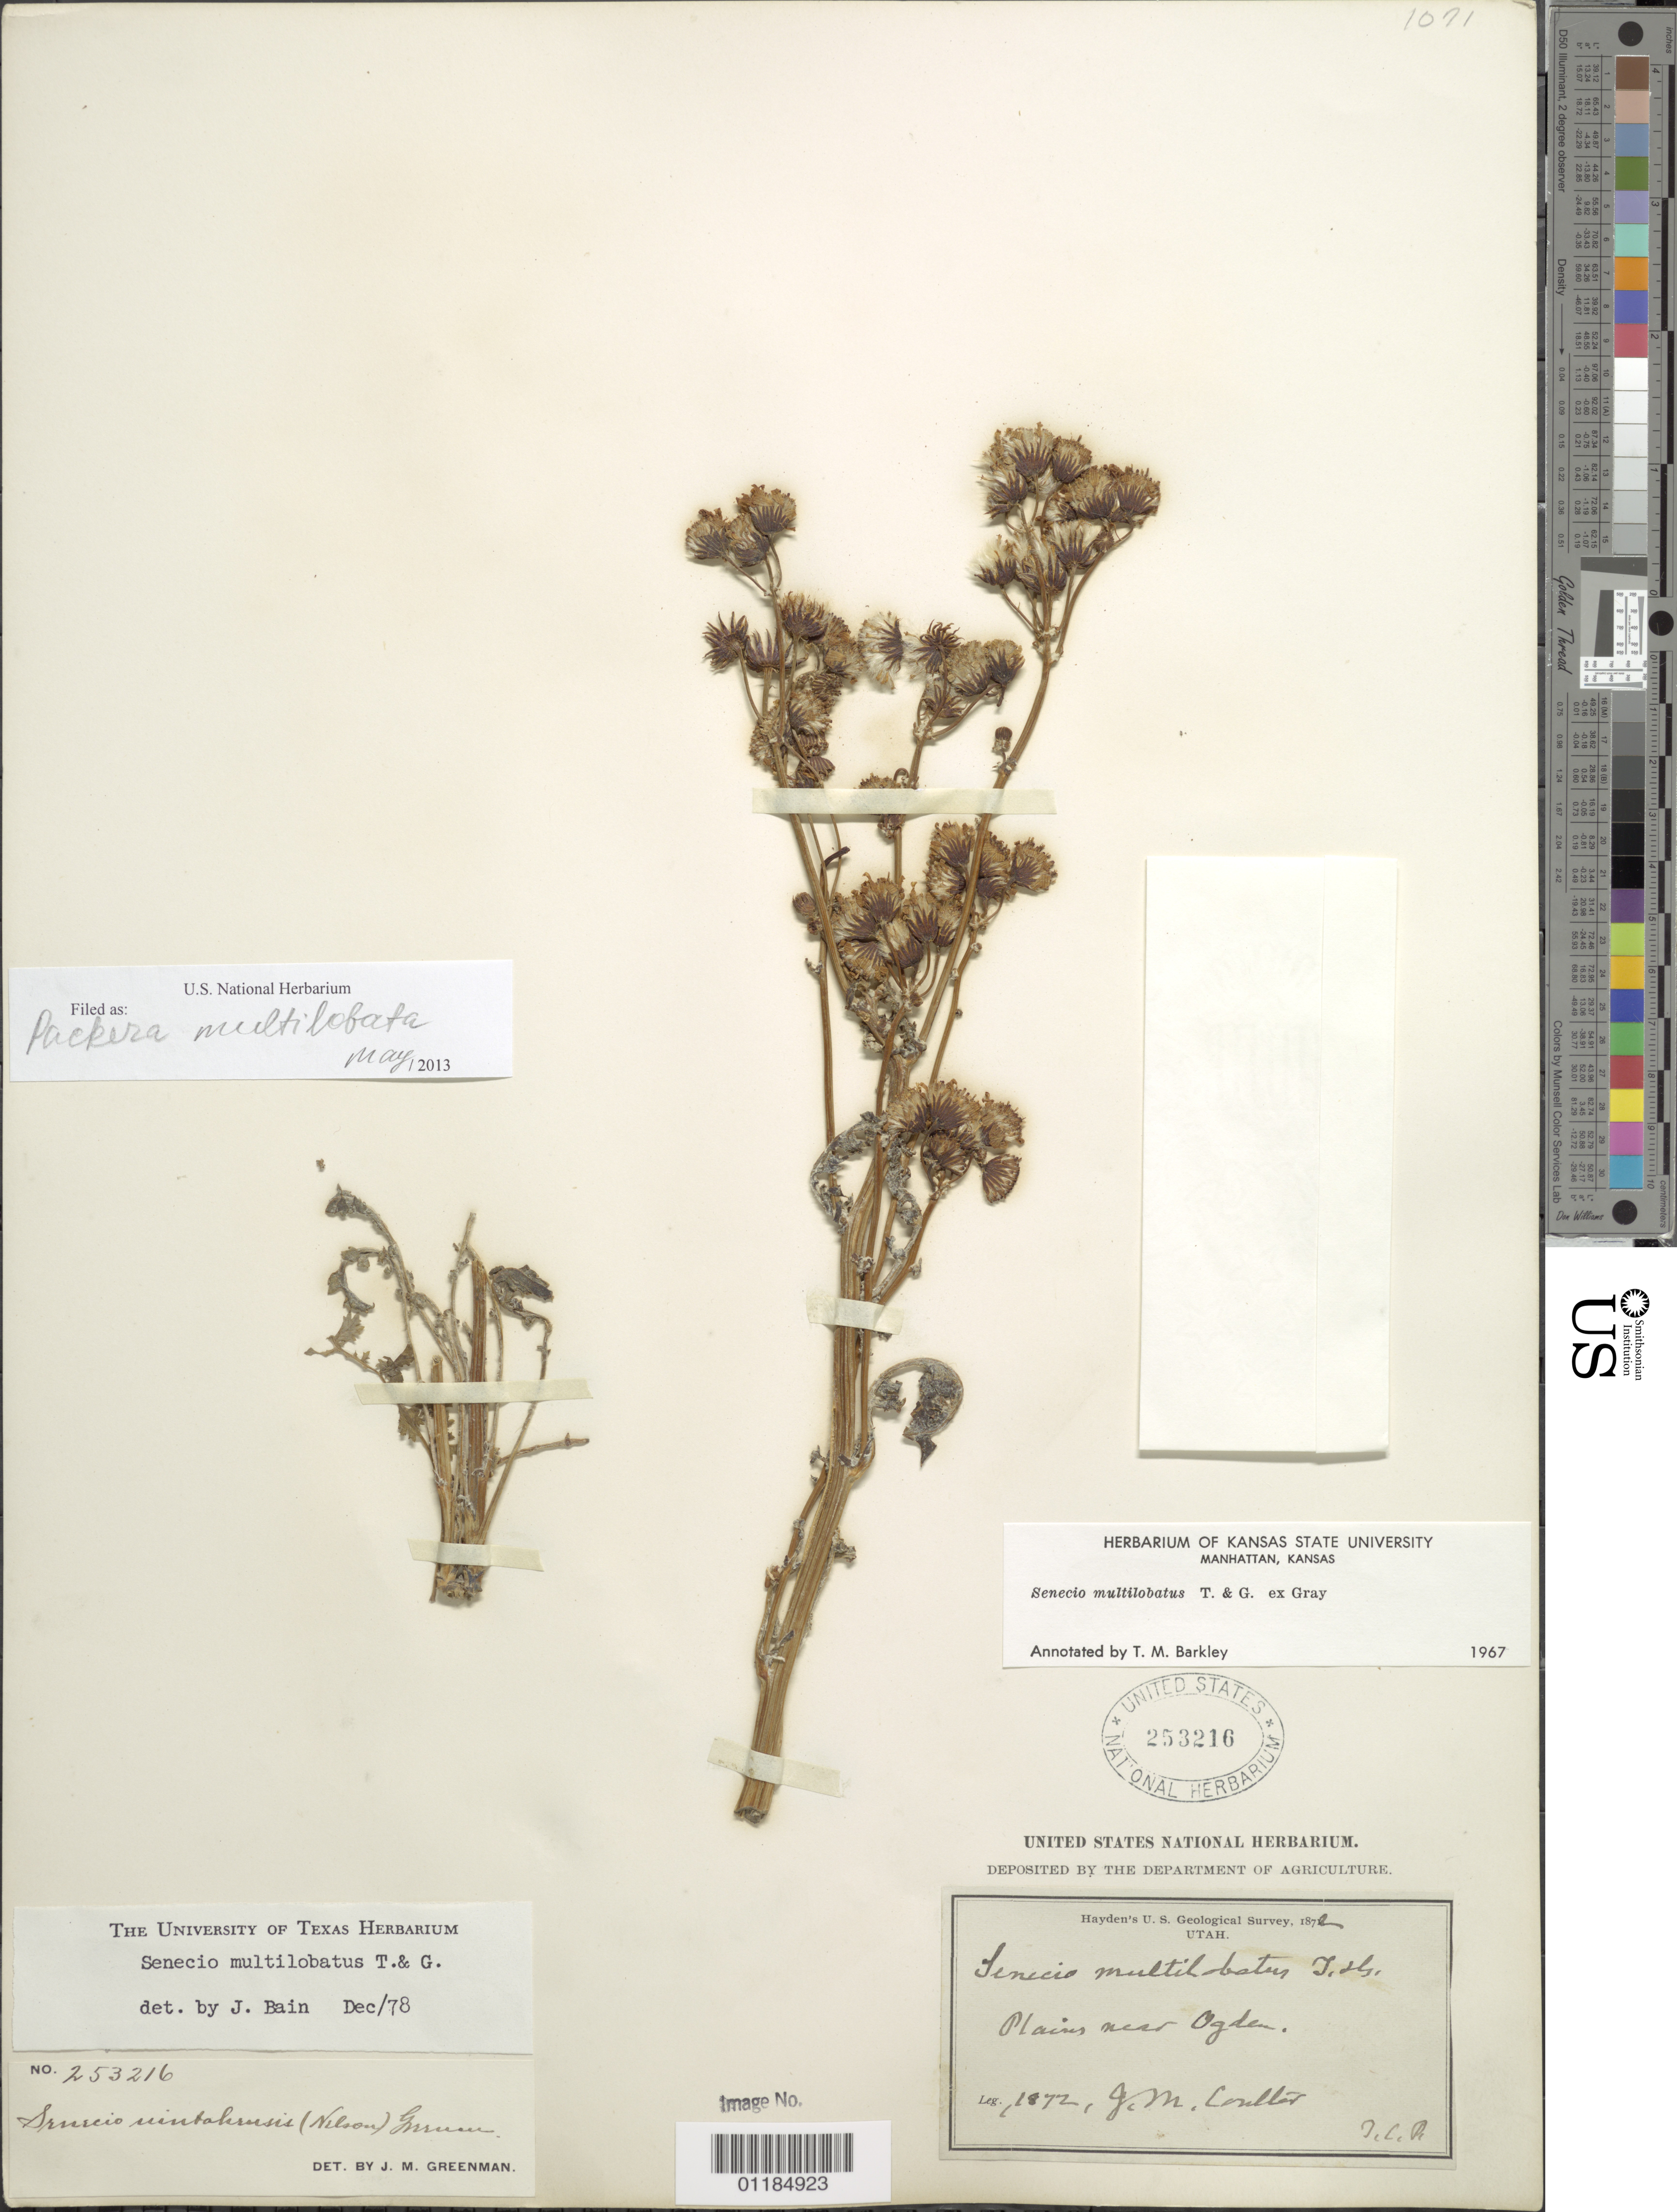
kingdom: Plantae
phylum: Tracheophyta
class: Magnoliopsida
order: Asterales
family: Asteraceae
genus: Packera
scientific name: Packera multilobata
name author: (Torr. & A. Gray) W.A. Weber & Á. Löve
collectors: J. M. Coulter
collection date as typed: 1872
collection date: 1872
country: United States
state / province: Utah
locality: Plains near Ogden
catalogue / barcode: US 253216